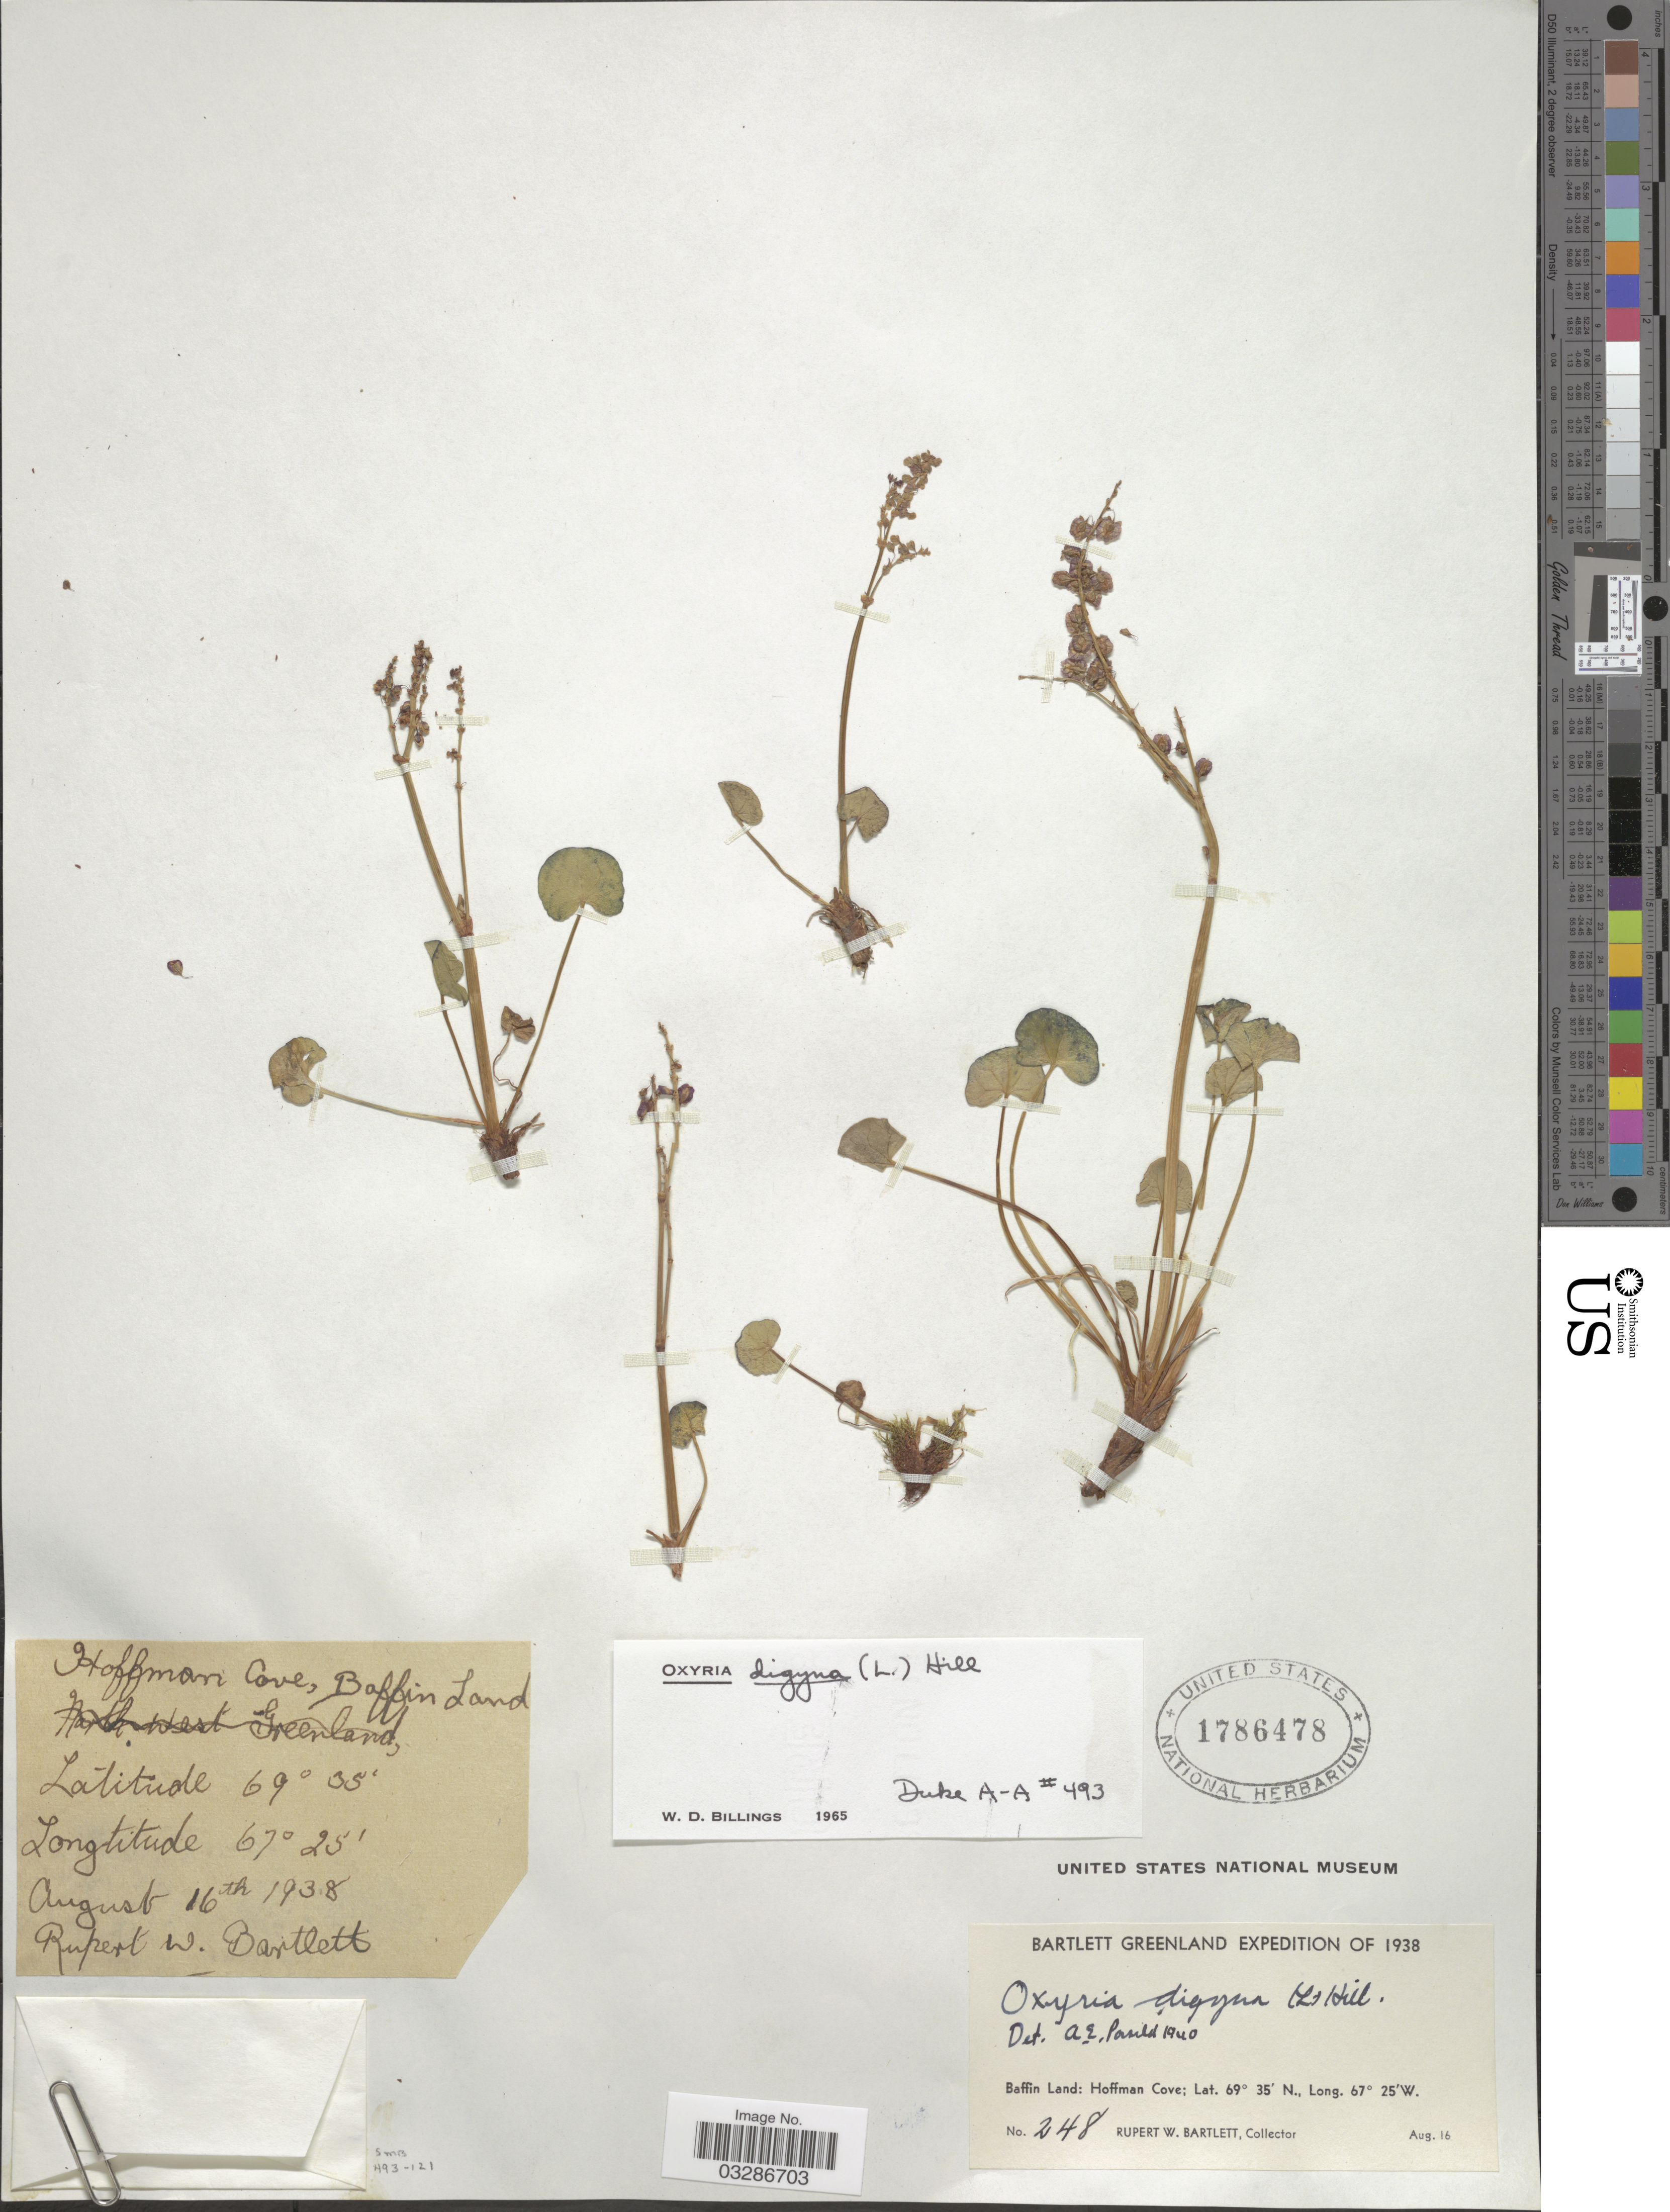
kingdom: Plantae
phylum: Tracheophyta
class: Magnoliopsida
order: Caryophyllales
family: Polygonaceae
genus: Oxyria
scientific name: Oxyria digyna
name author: (L.) Hill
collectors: R. W. Bartlett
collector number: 248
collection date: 1938-08-16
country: Canada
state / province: Nunavut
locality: Baffin Land: Hoffman Cove.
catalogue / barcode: US 1786478